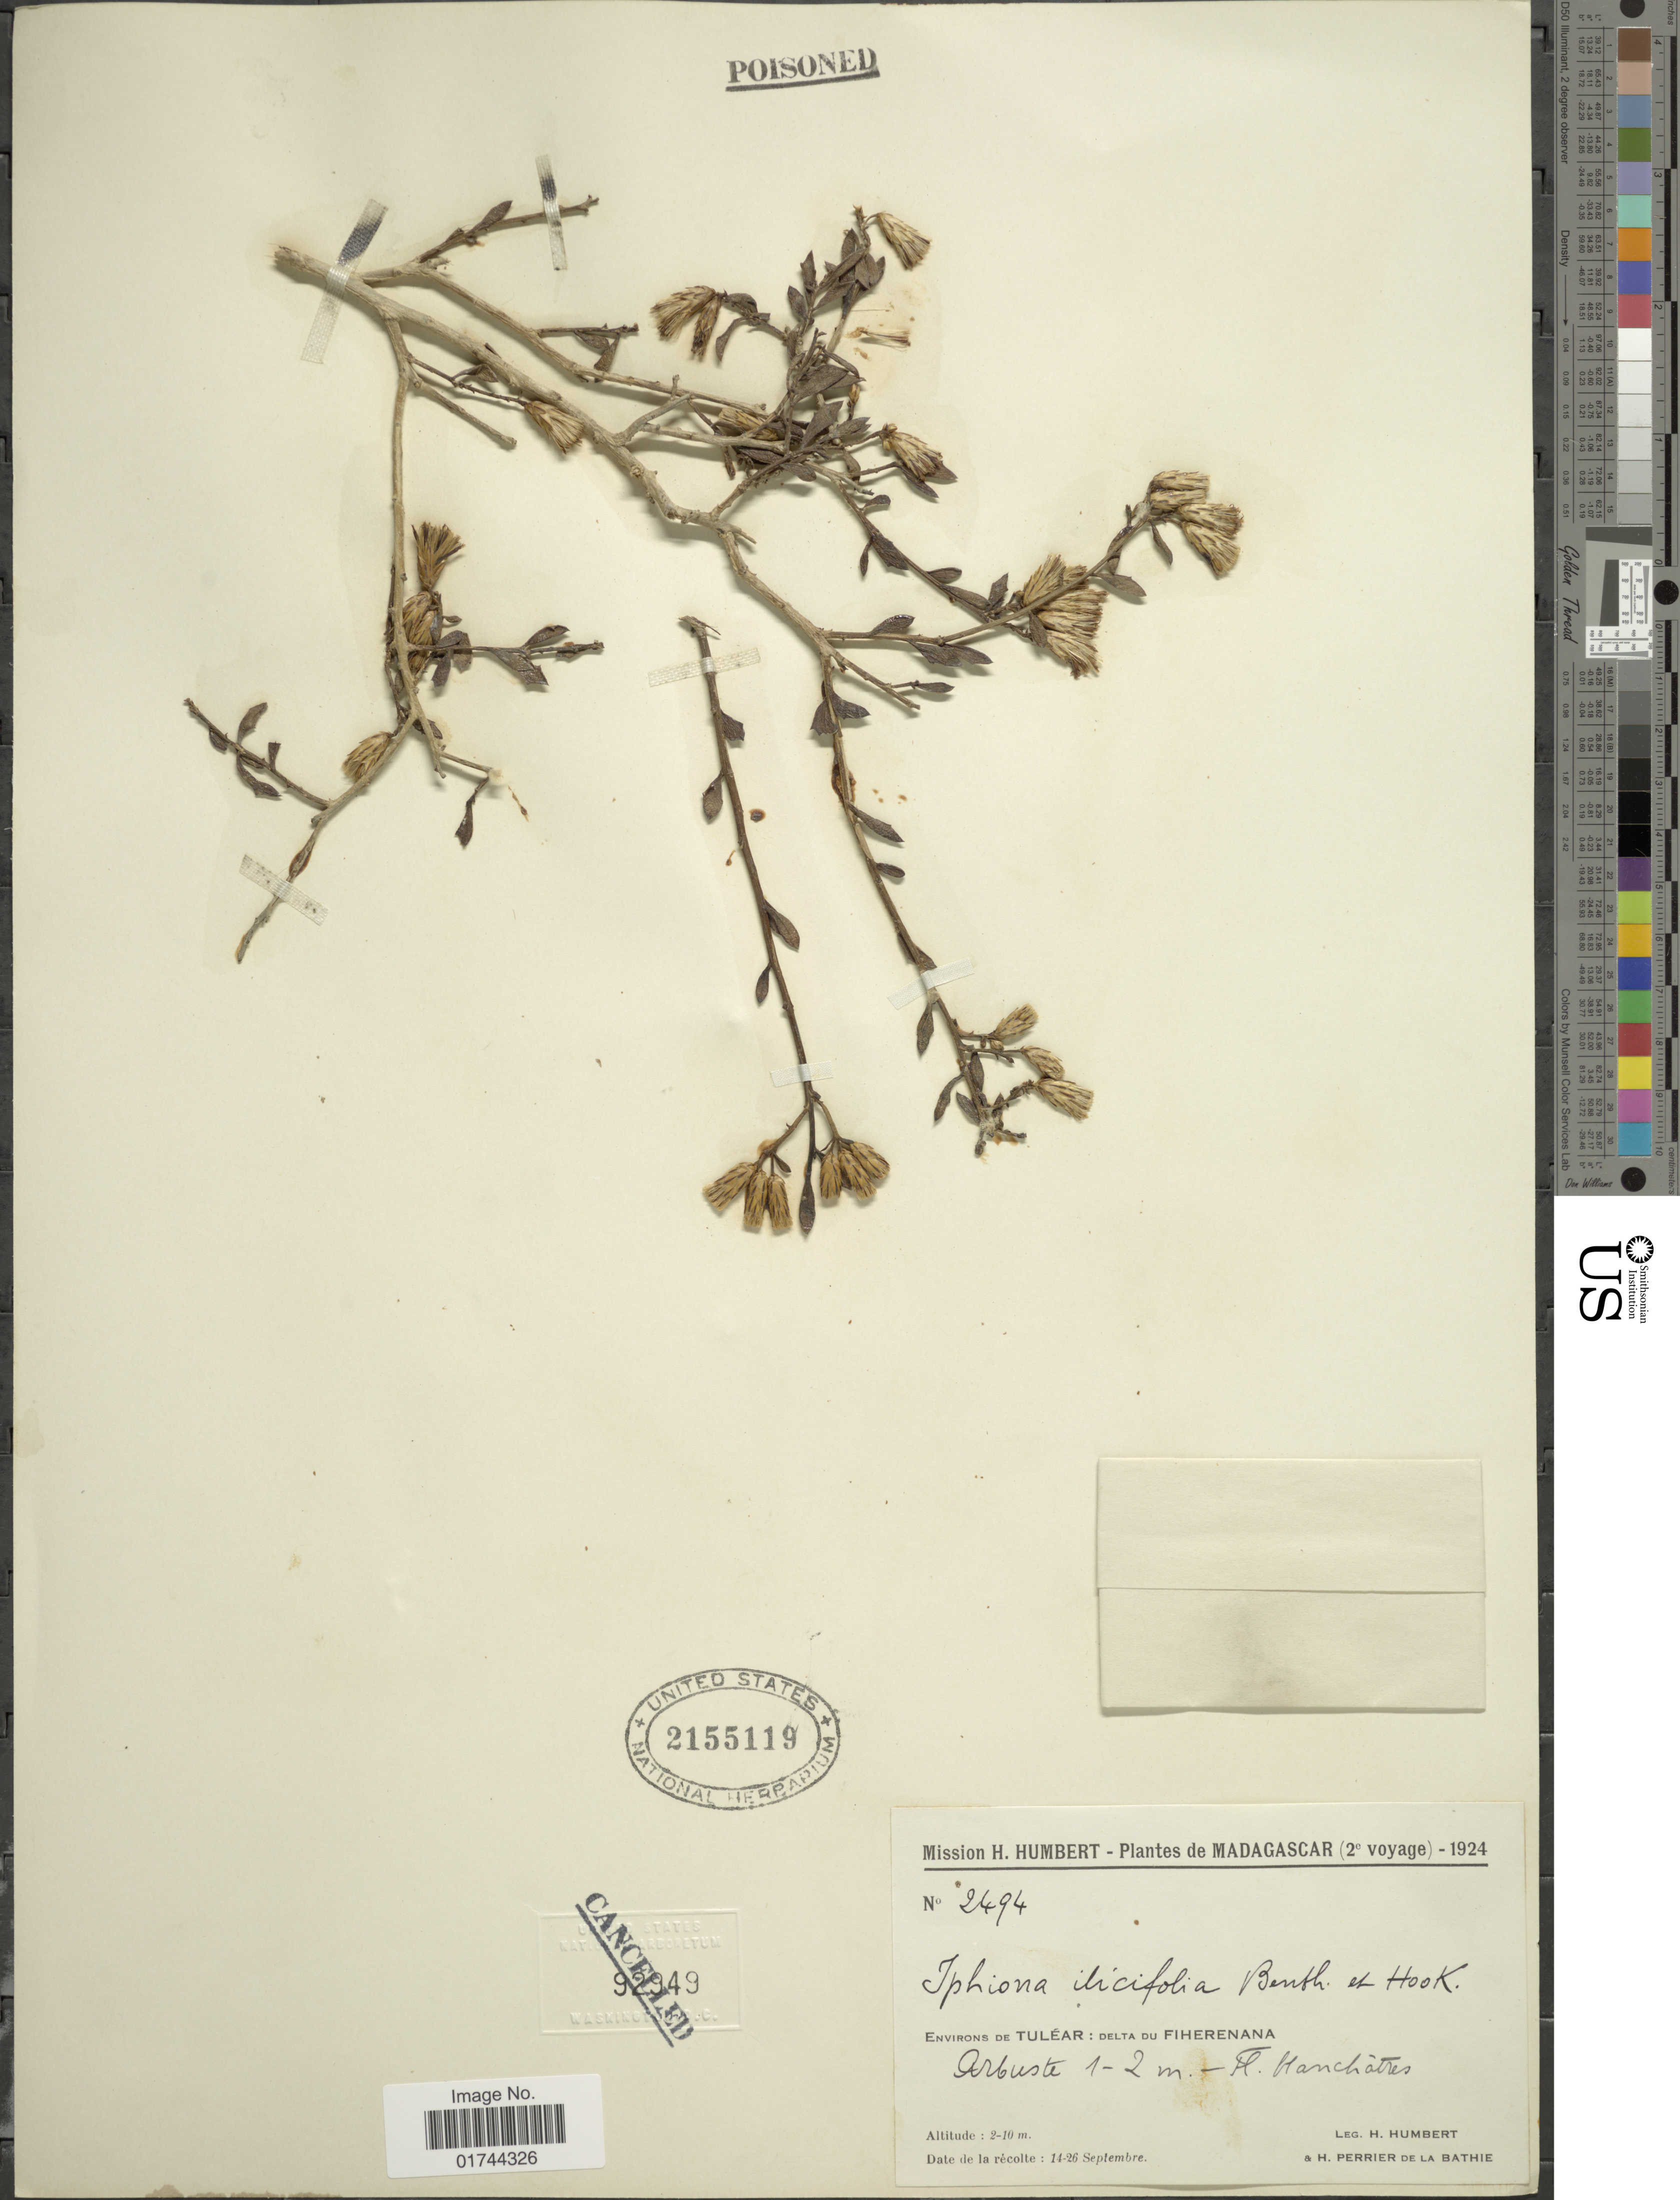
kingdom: Plantae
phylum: Tracheophyta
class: Magnoliopsida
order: Asterales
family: Asteraceae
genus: Iphiona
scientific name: Iphiona ilicifolia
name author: Benth. & Hook. f.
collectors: H. Humbert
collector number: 2494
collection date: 1924-09-14/1924-09-26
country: Madagascar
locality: Madagascar, Environs de Tulear: Delta Du Fiherenana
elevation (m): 2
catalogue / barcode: US 2155119